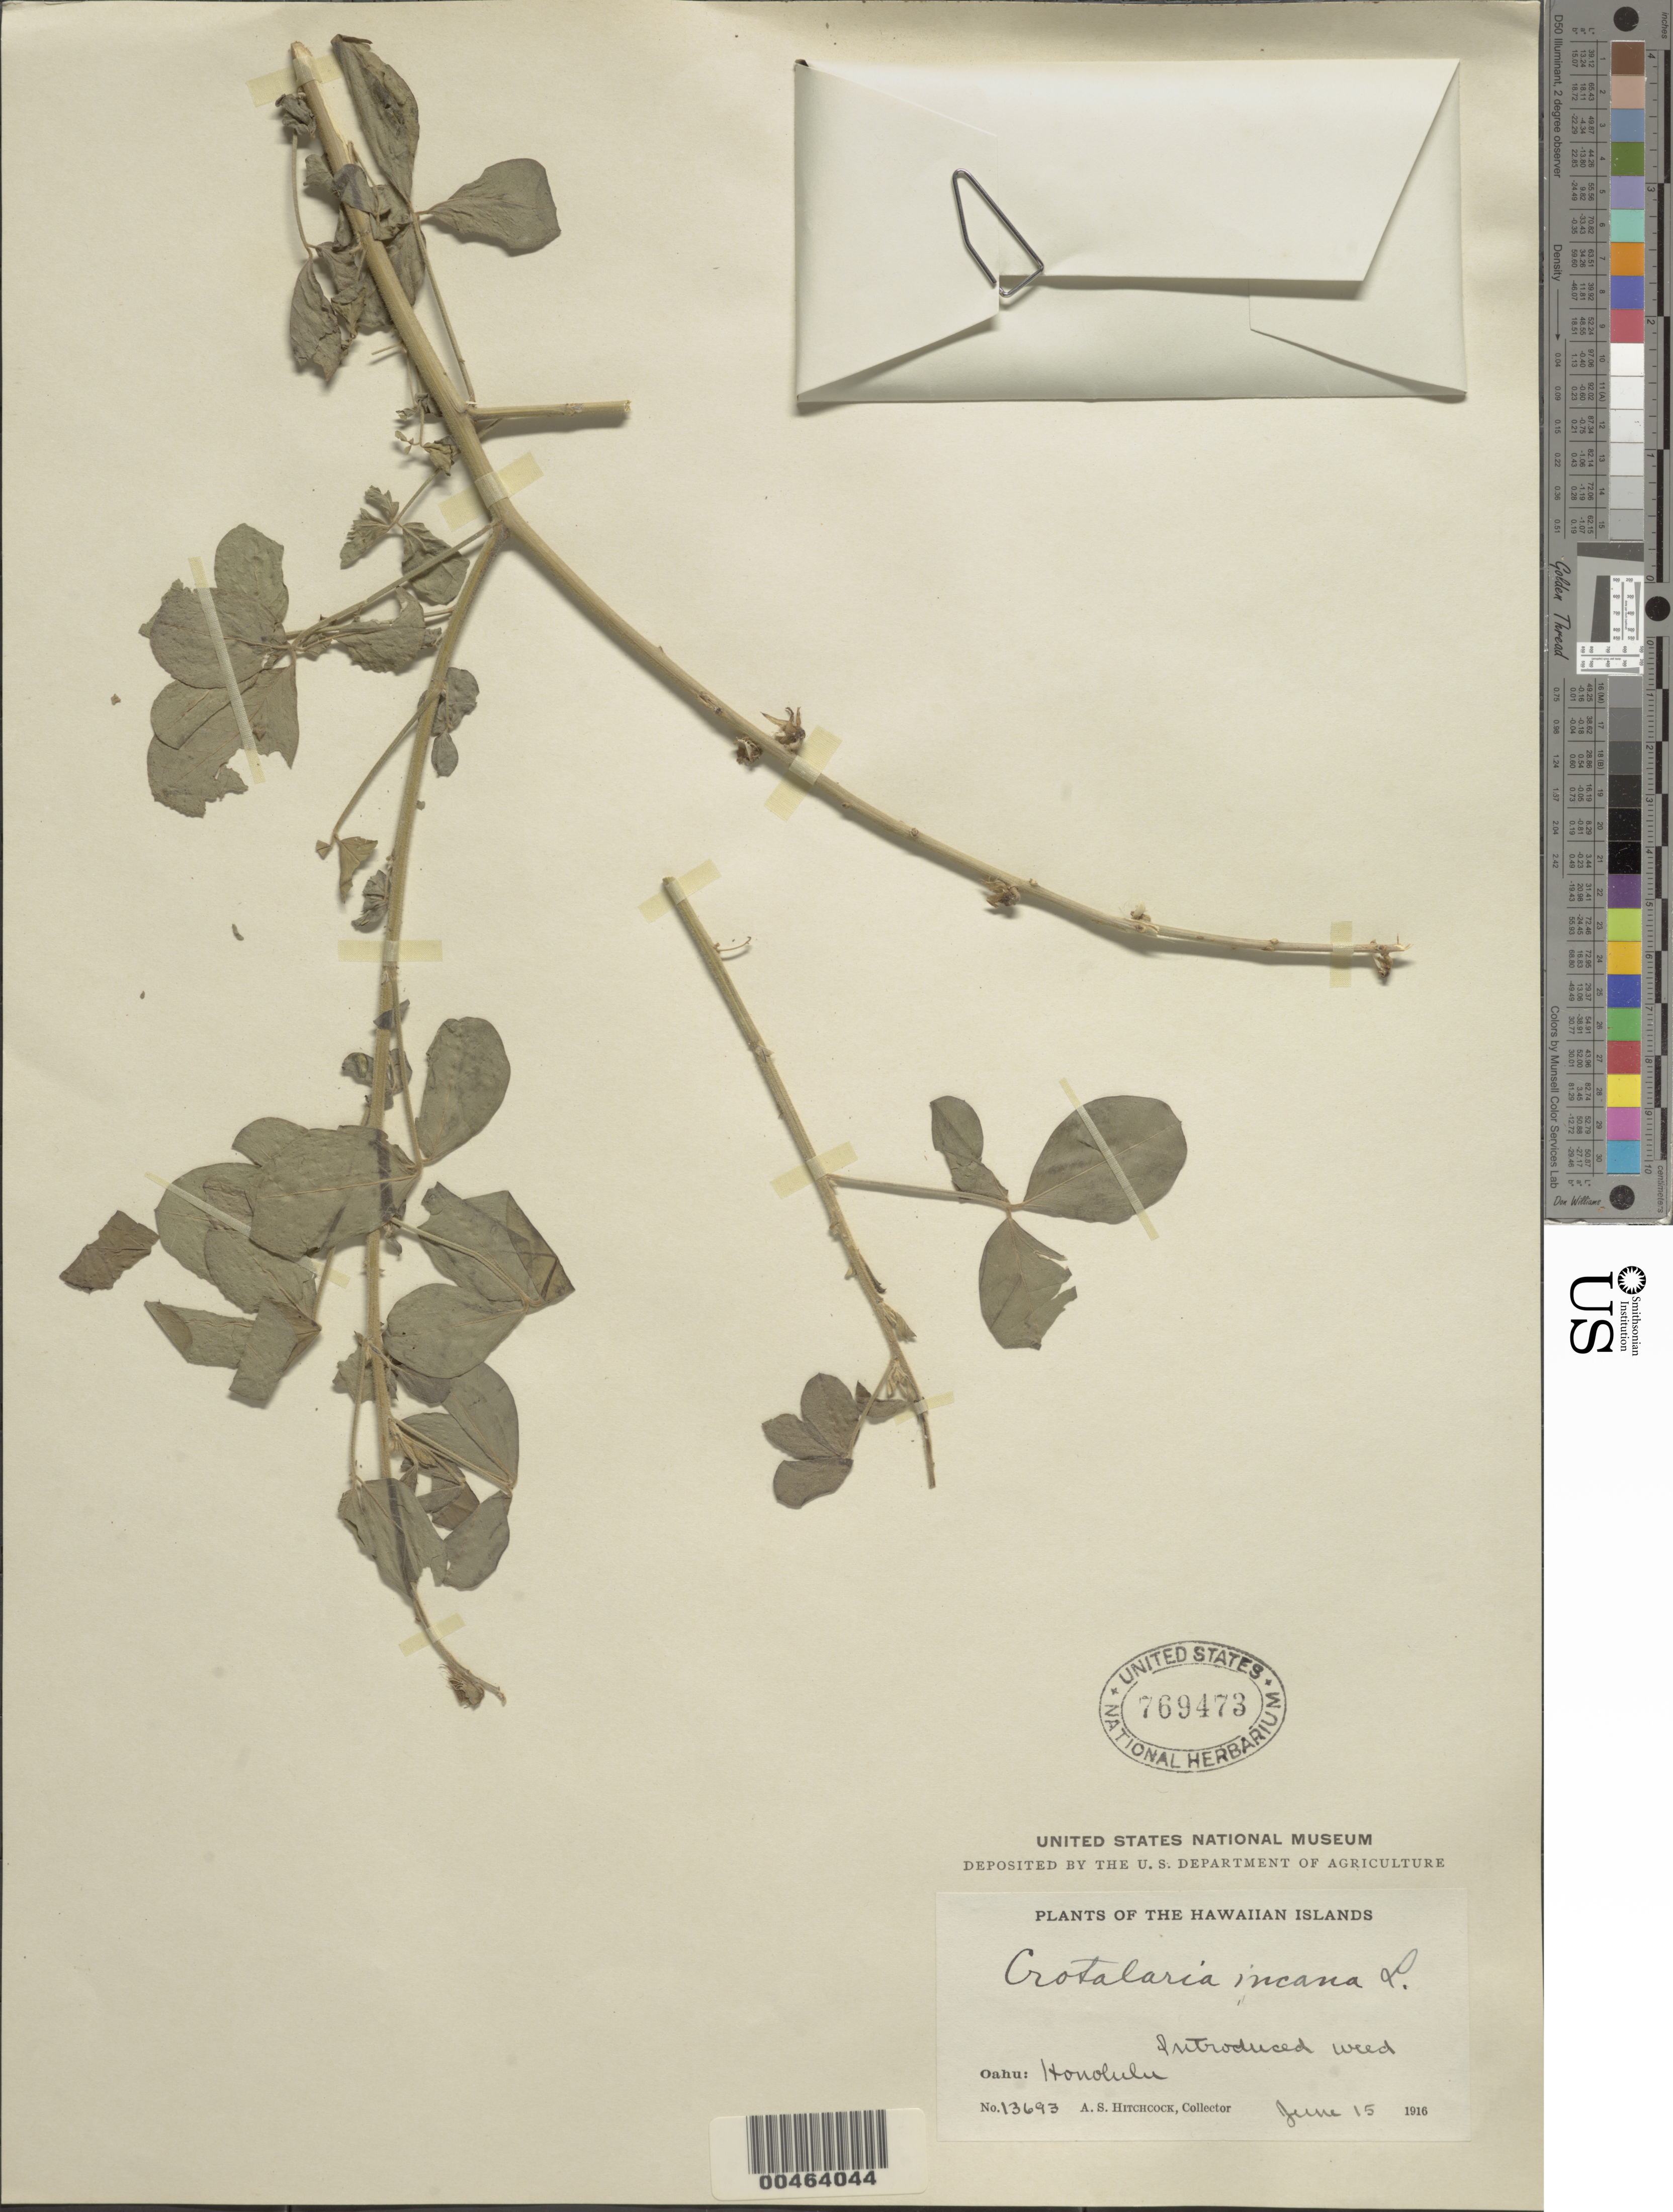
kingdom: Plantae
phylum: Tracheophyta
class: Magnoliopsida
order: Fabales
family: Fabaceae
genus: Crotalaria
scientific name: Crotalaria incana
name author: L.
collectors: A. S. Hitchcock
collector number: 13693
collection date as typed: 15 Jun 1916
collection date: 1916-06-15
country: United States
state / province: Hawaii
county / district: Honolulu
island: Oahu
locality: Honolulu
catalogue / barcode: US 769473